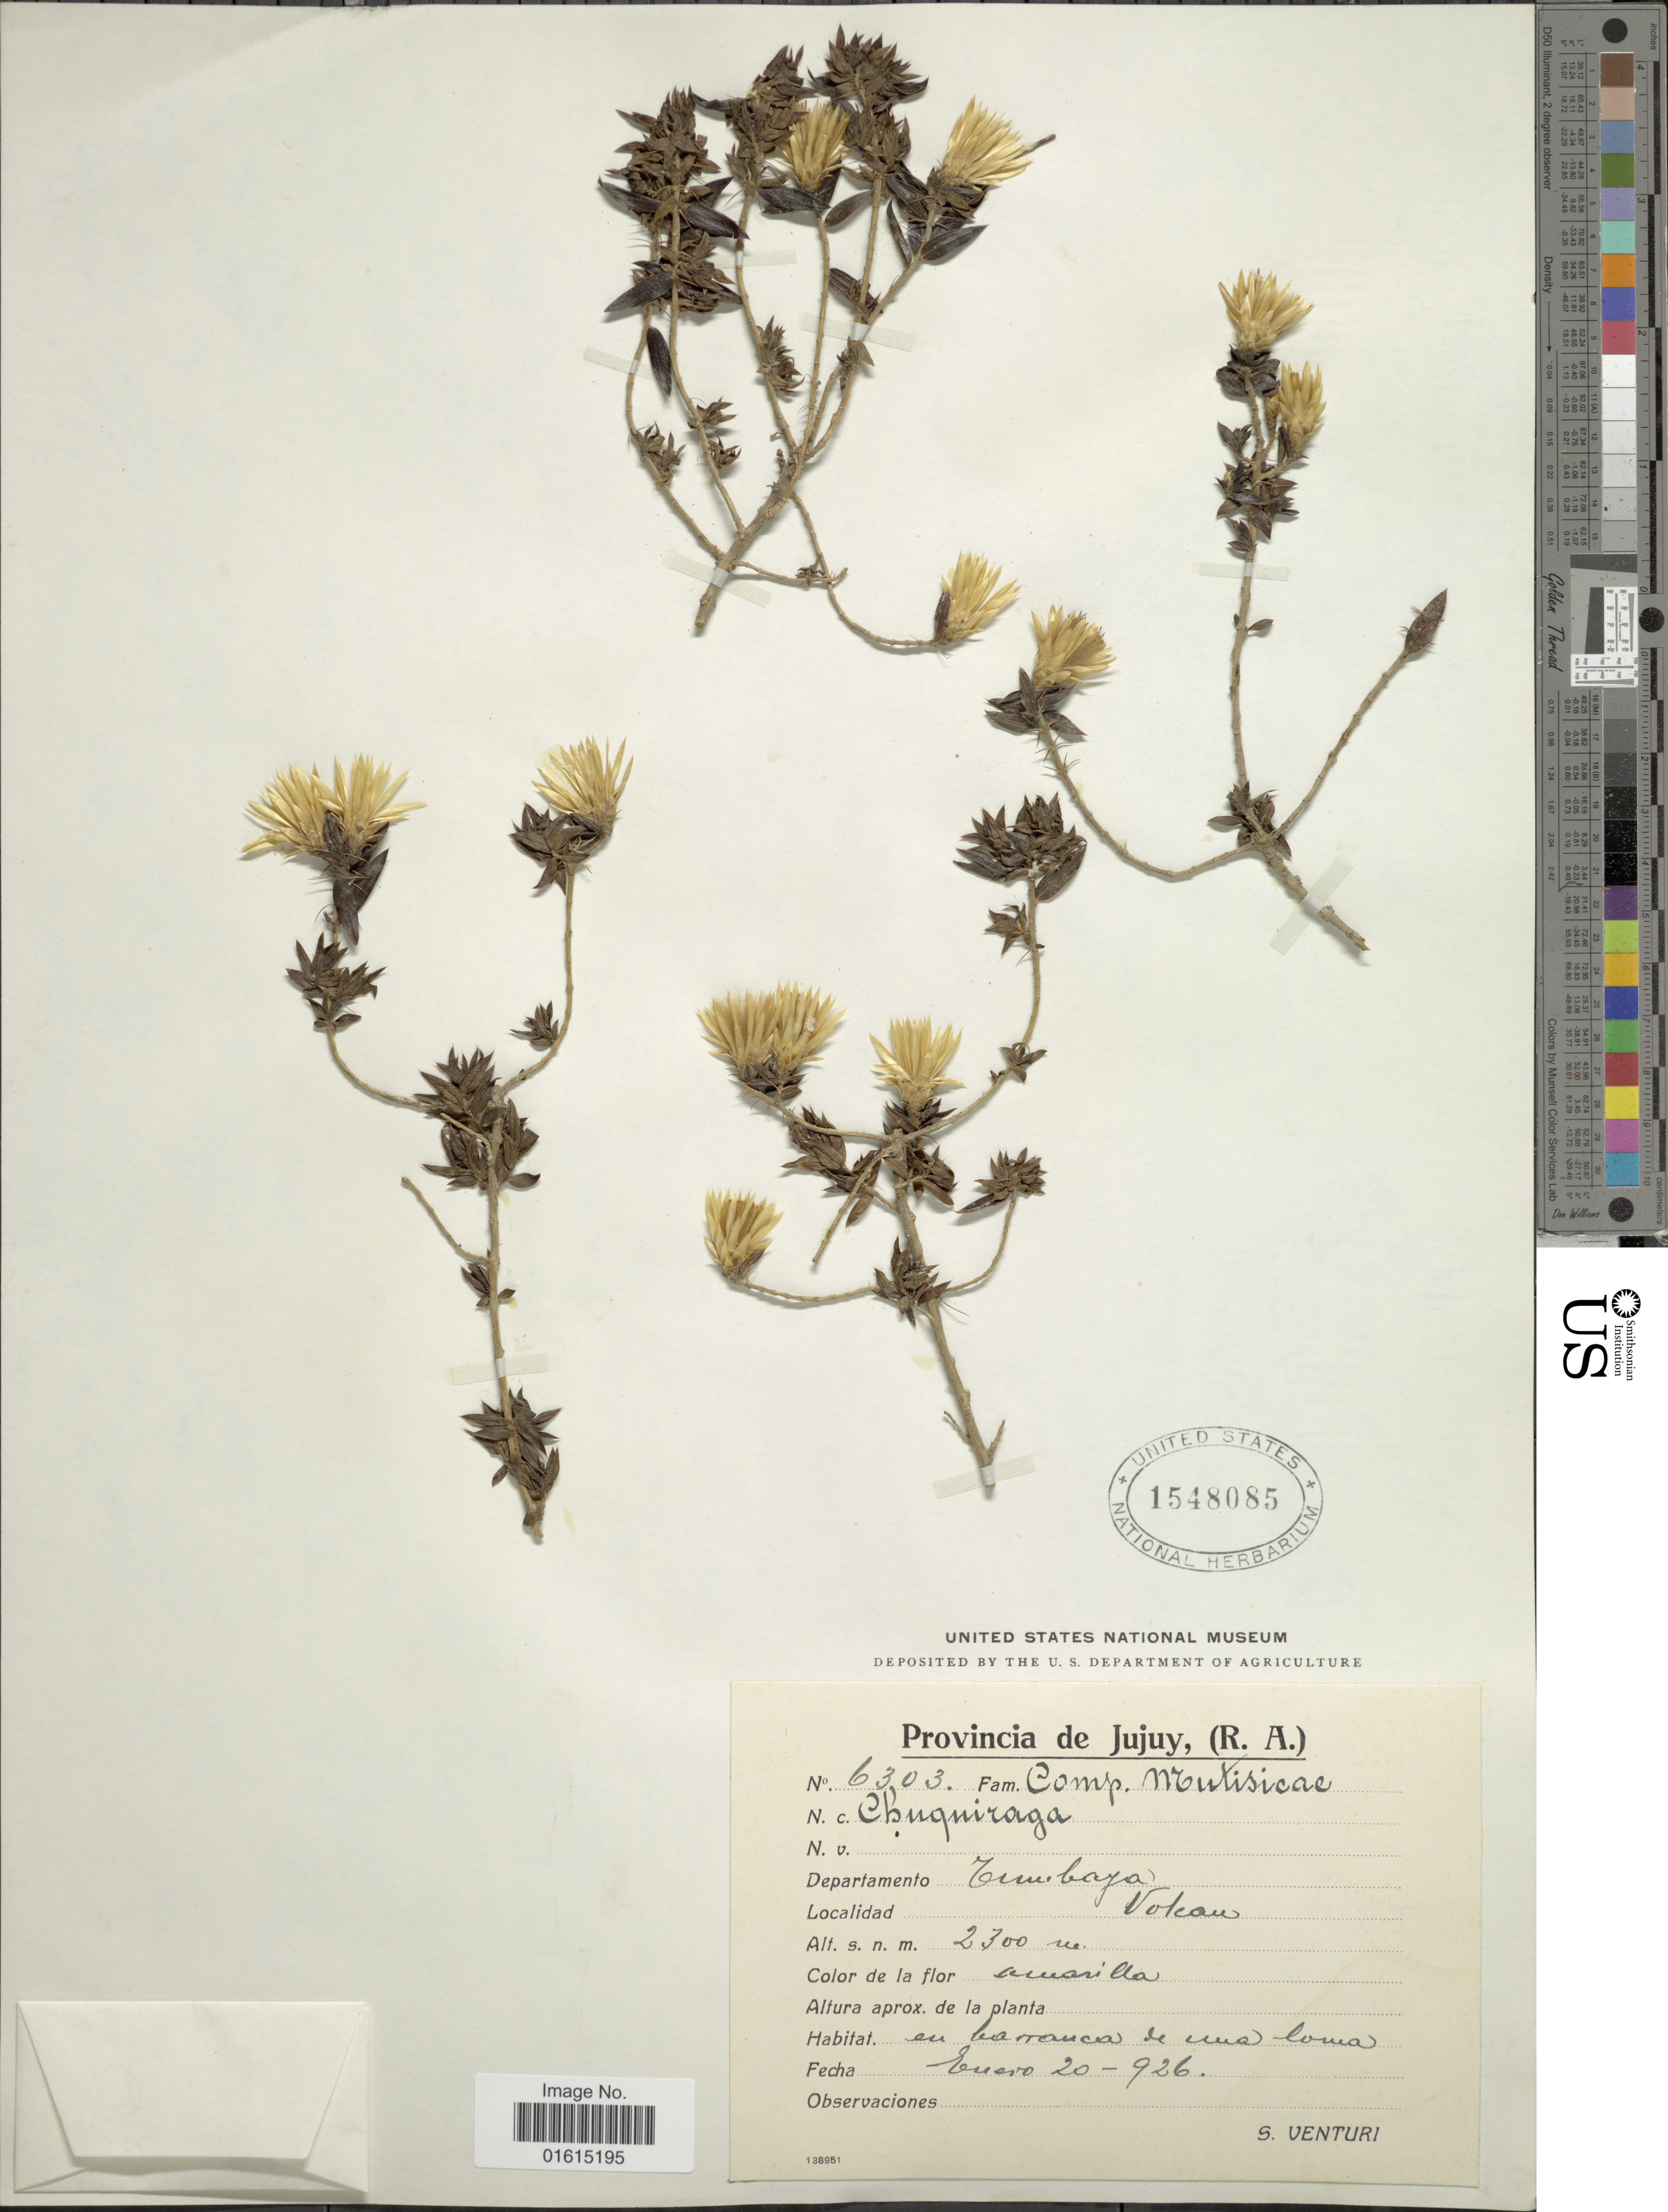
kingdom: Plantae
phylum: Tracheophyta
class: Magnoliopsida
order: Asterales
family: Asteraceae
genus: Chuquiraga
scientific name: Chuquiraga sp.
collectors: S. Venturi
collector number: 6303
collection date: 1926-01-20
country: Argentina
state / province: Jujuy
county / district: Tumbaya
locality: Volcan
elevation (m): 2300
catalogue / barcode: US 1548085